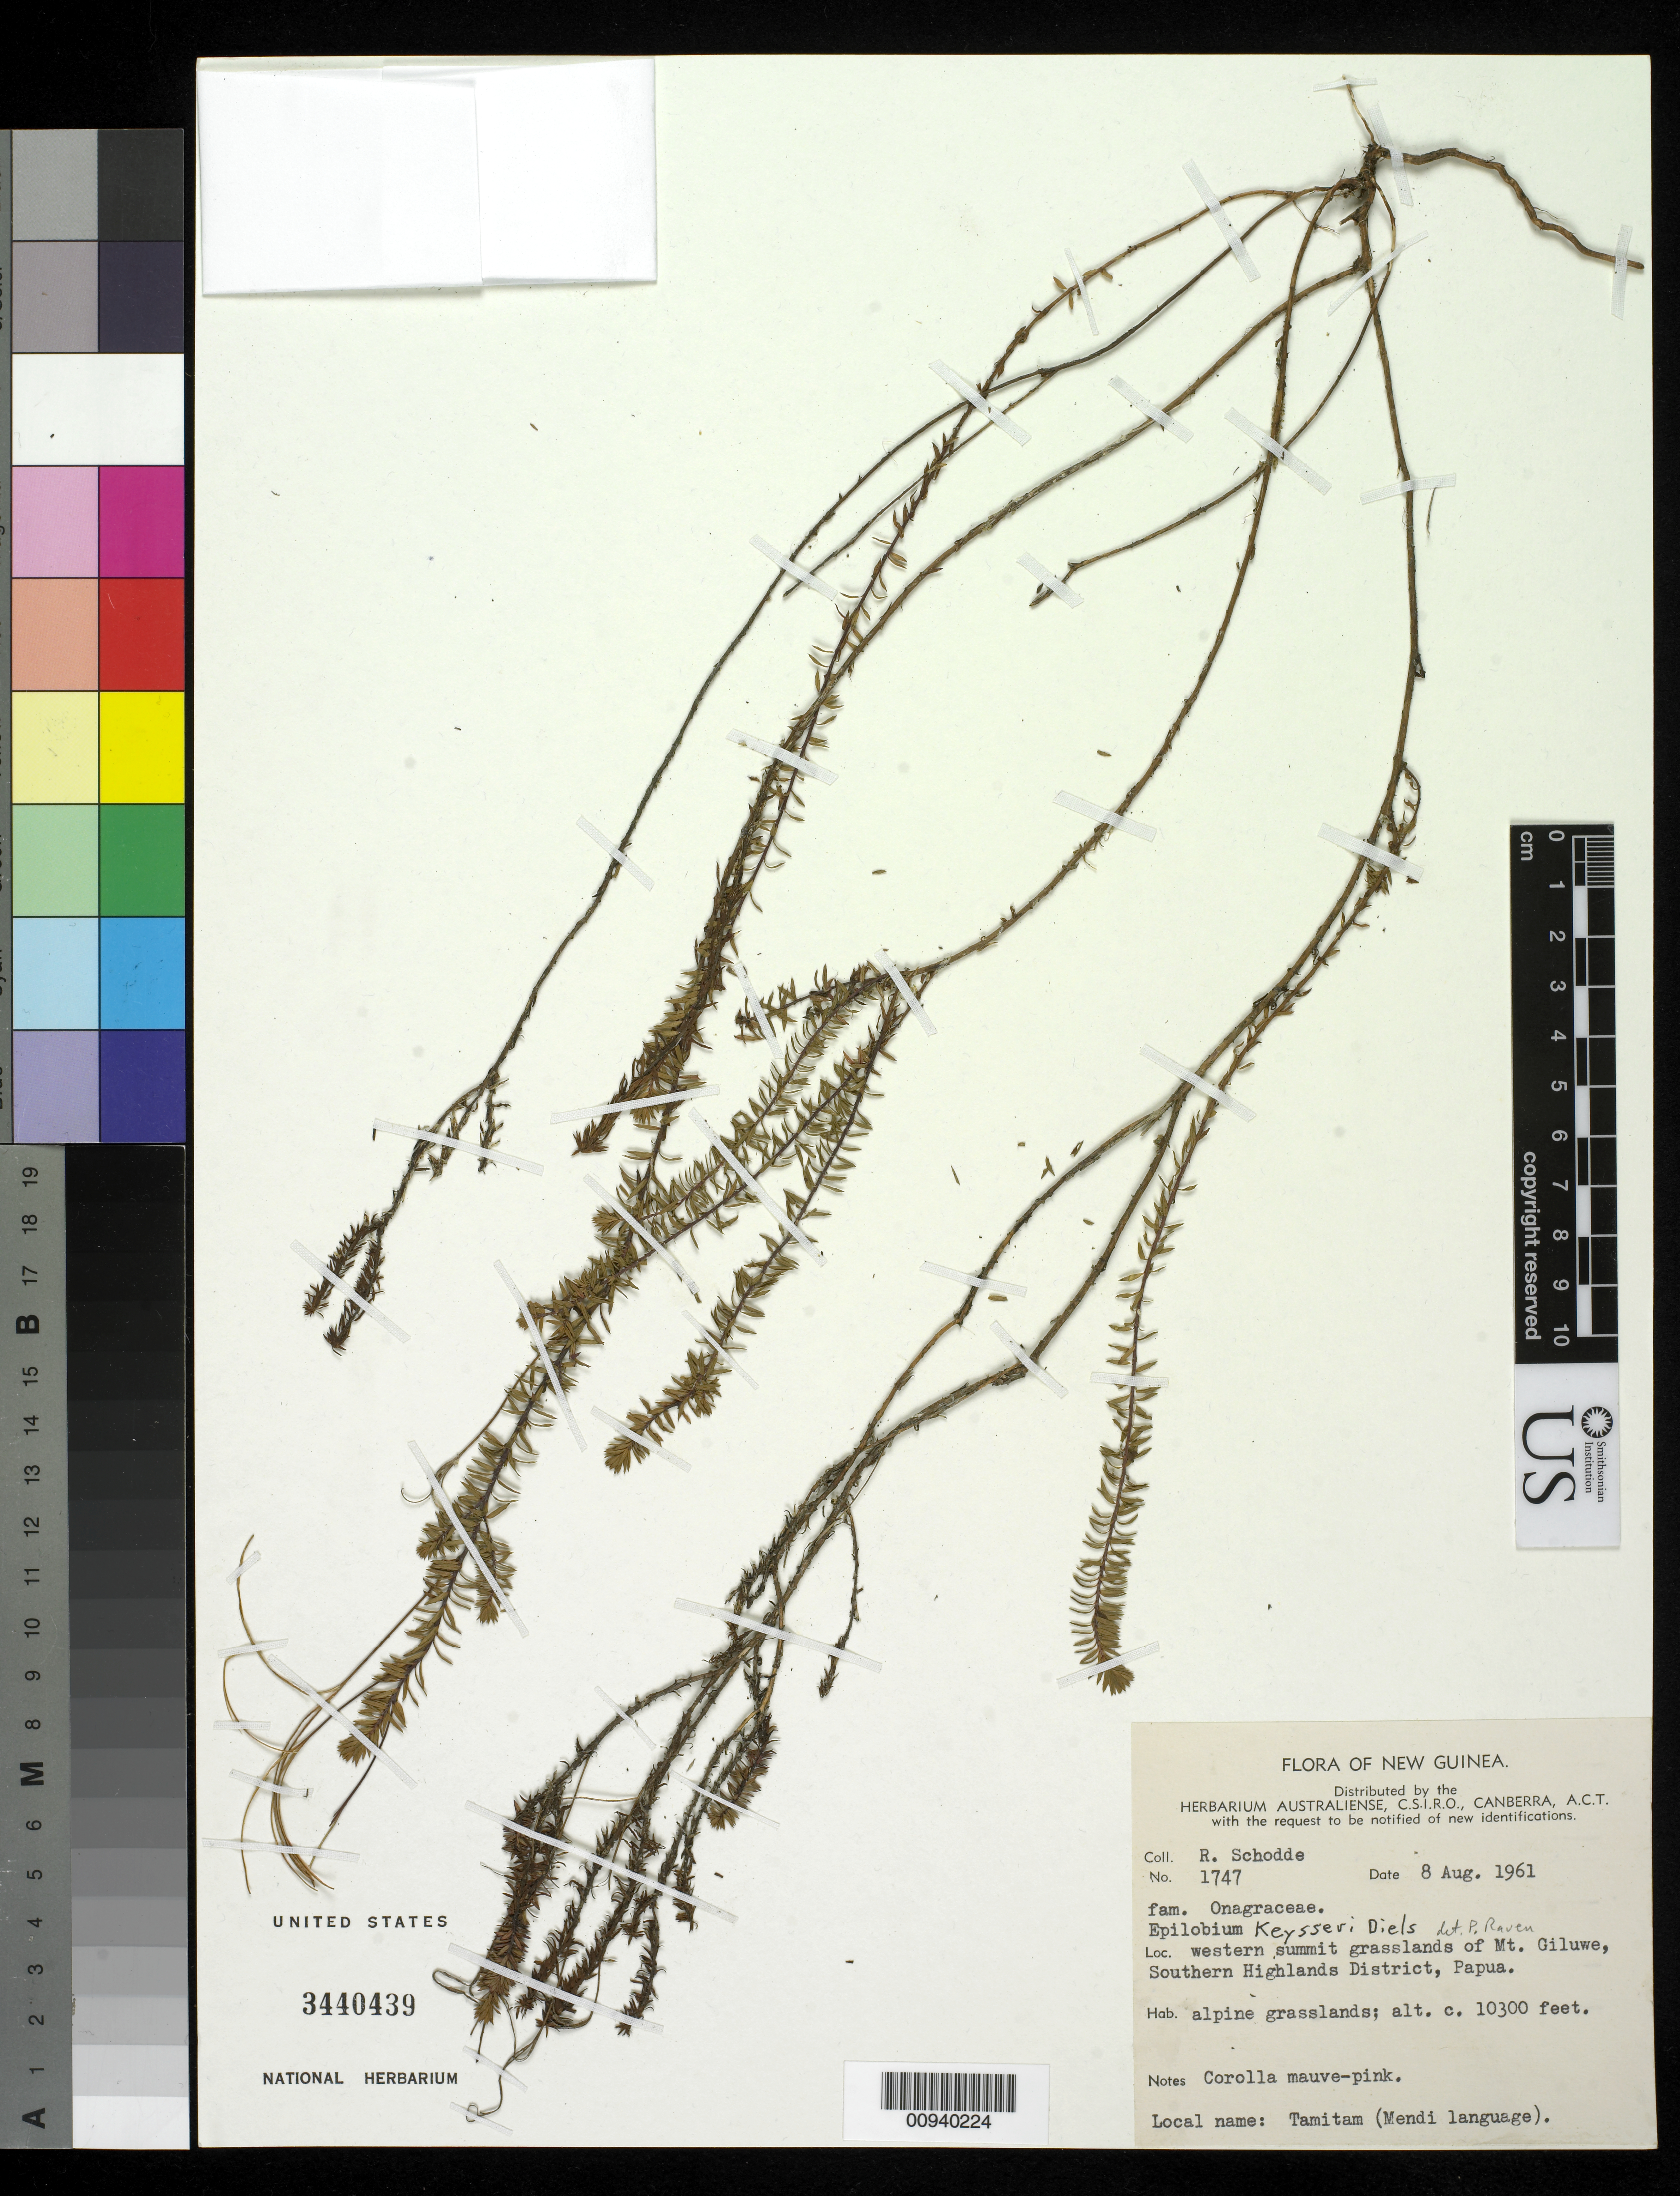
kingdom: Plantae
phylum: Tracheophyta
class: Magnoliopsida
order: Myrtales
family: Onagraceae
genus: Epilobium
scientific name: Epilobium keysseri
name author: Diels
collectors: R. Schodde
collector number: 1747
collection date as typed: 08 Aug 1961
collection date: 1961-08-08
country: Papua New Guinea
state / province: Southern Highlands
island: New Guinea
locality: Western summit grasslands of Mt. Giluwe.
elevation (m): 3139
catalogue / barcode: US 3440439